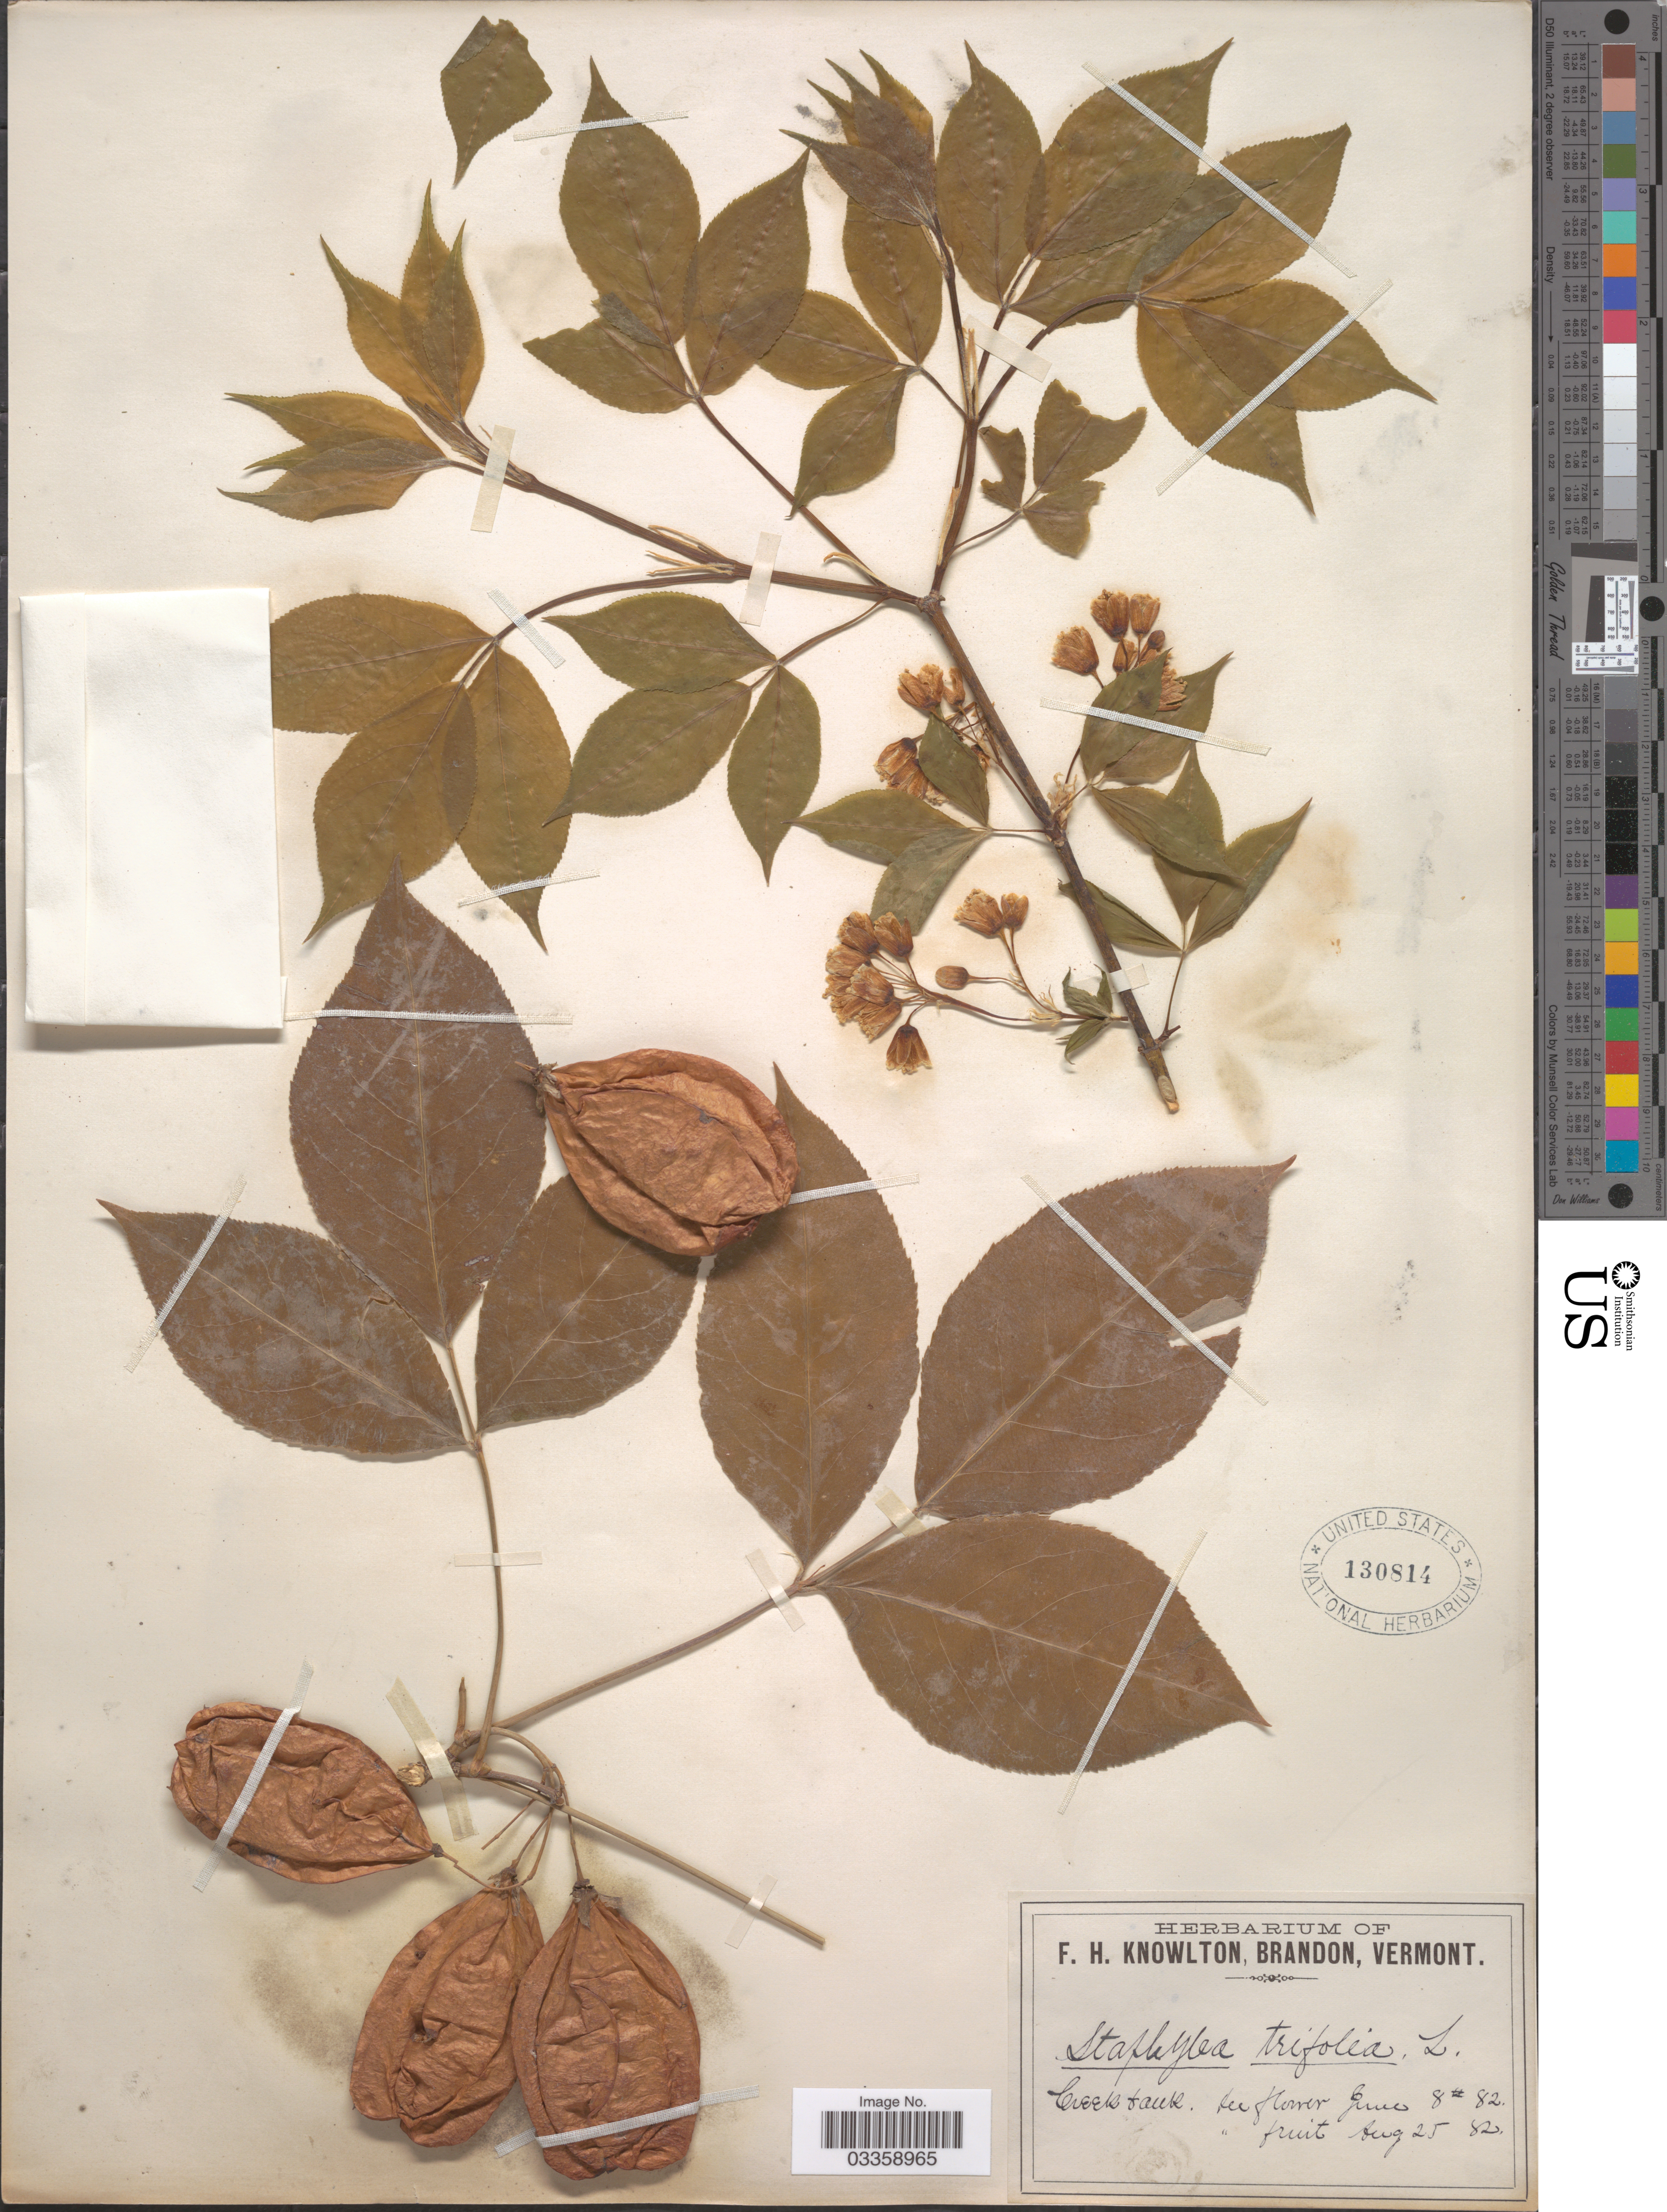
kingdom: Plantae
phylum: Tracheophyta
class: Magnoliopsida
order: Crossosomatales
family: Staphyleaceae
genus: Staphylea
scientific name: Staphylea trifolia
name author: L.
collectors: F. H. Knowlton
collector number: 82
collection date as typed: Transcribed d/m/y: 8/6/82 to 25/8/82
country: United States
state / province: Vermont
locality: Creek bank.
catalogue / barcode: US 130814